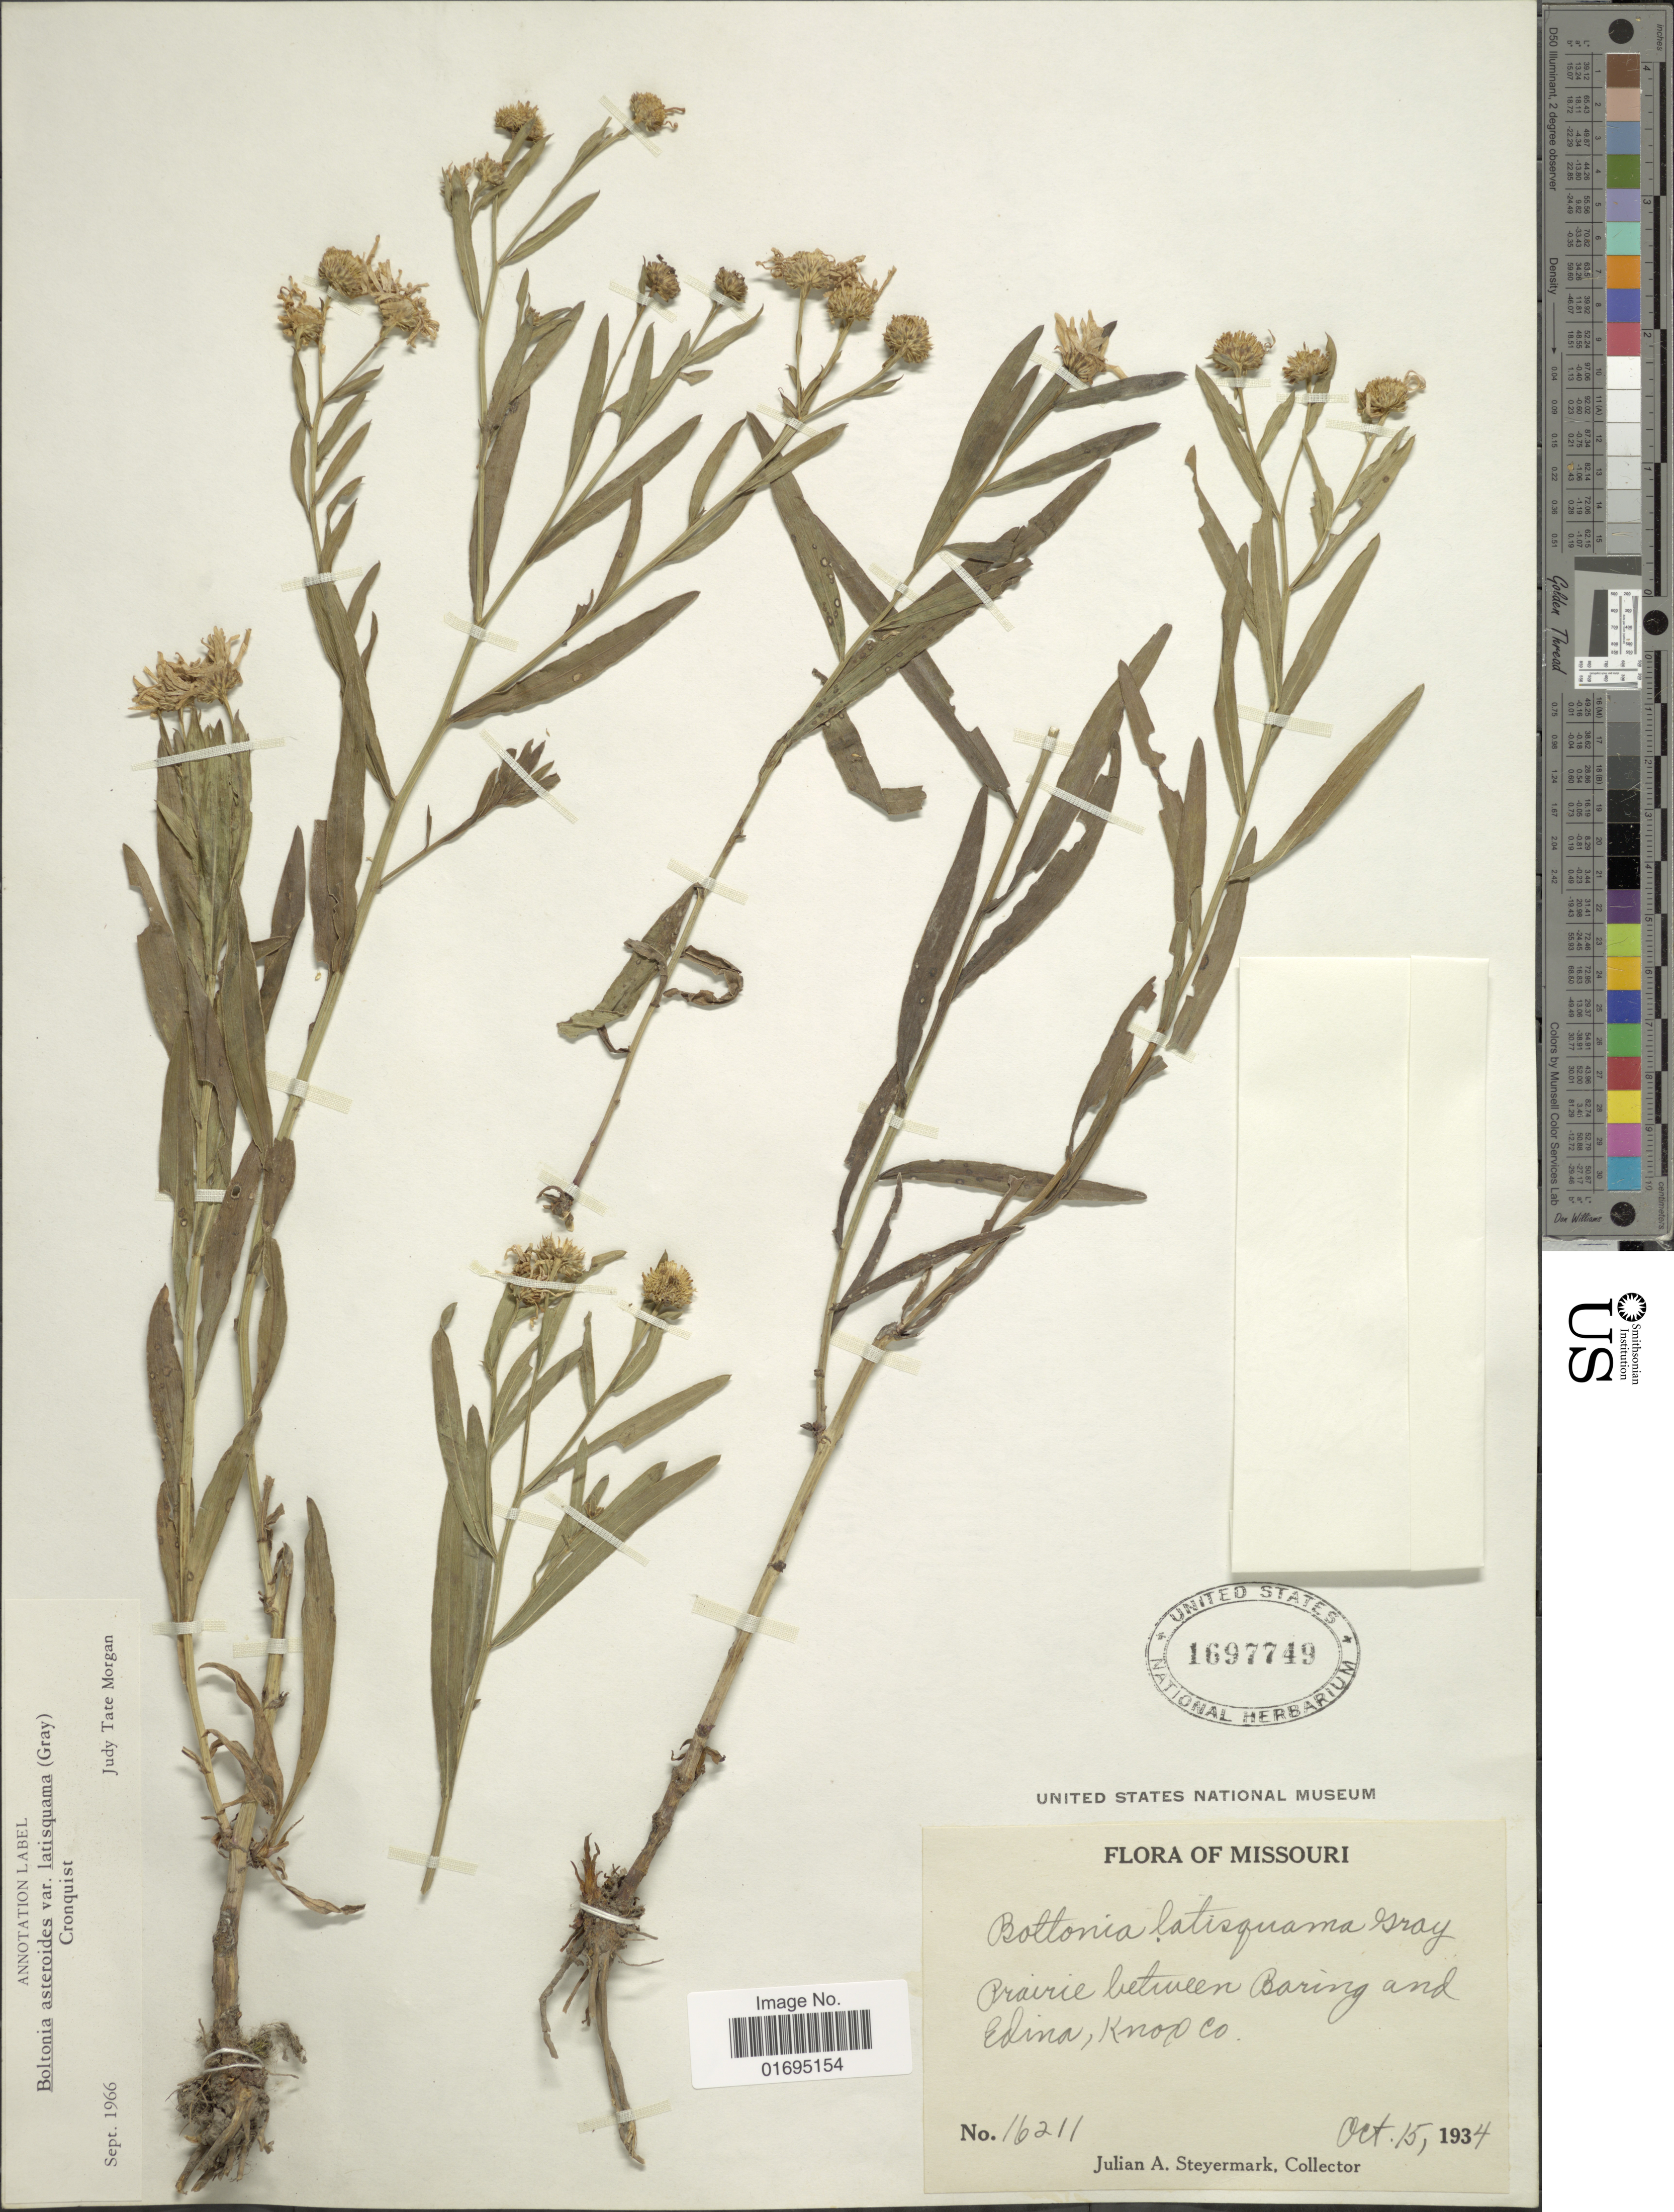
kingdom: Plantae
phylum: Tracheophyta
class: Magnoliopsida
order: Asterales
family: Asteraceae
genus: Boltonia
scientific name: Boltonia asteroides var. latisquama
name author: (A. Gray) Cronq.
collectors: J. Steyermark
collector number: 16211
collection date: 1934-10-15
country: United States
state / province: Missouri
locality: Prairie between Baring and Edina, Knox Co.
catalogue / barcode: US 1697749